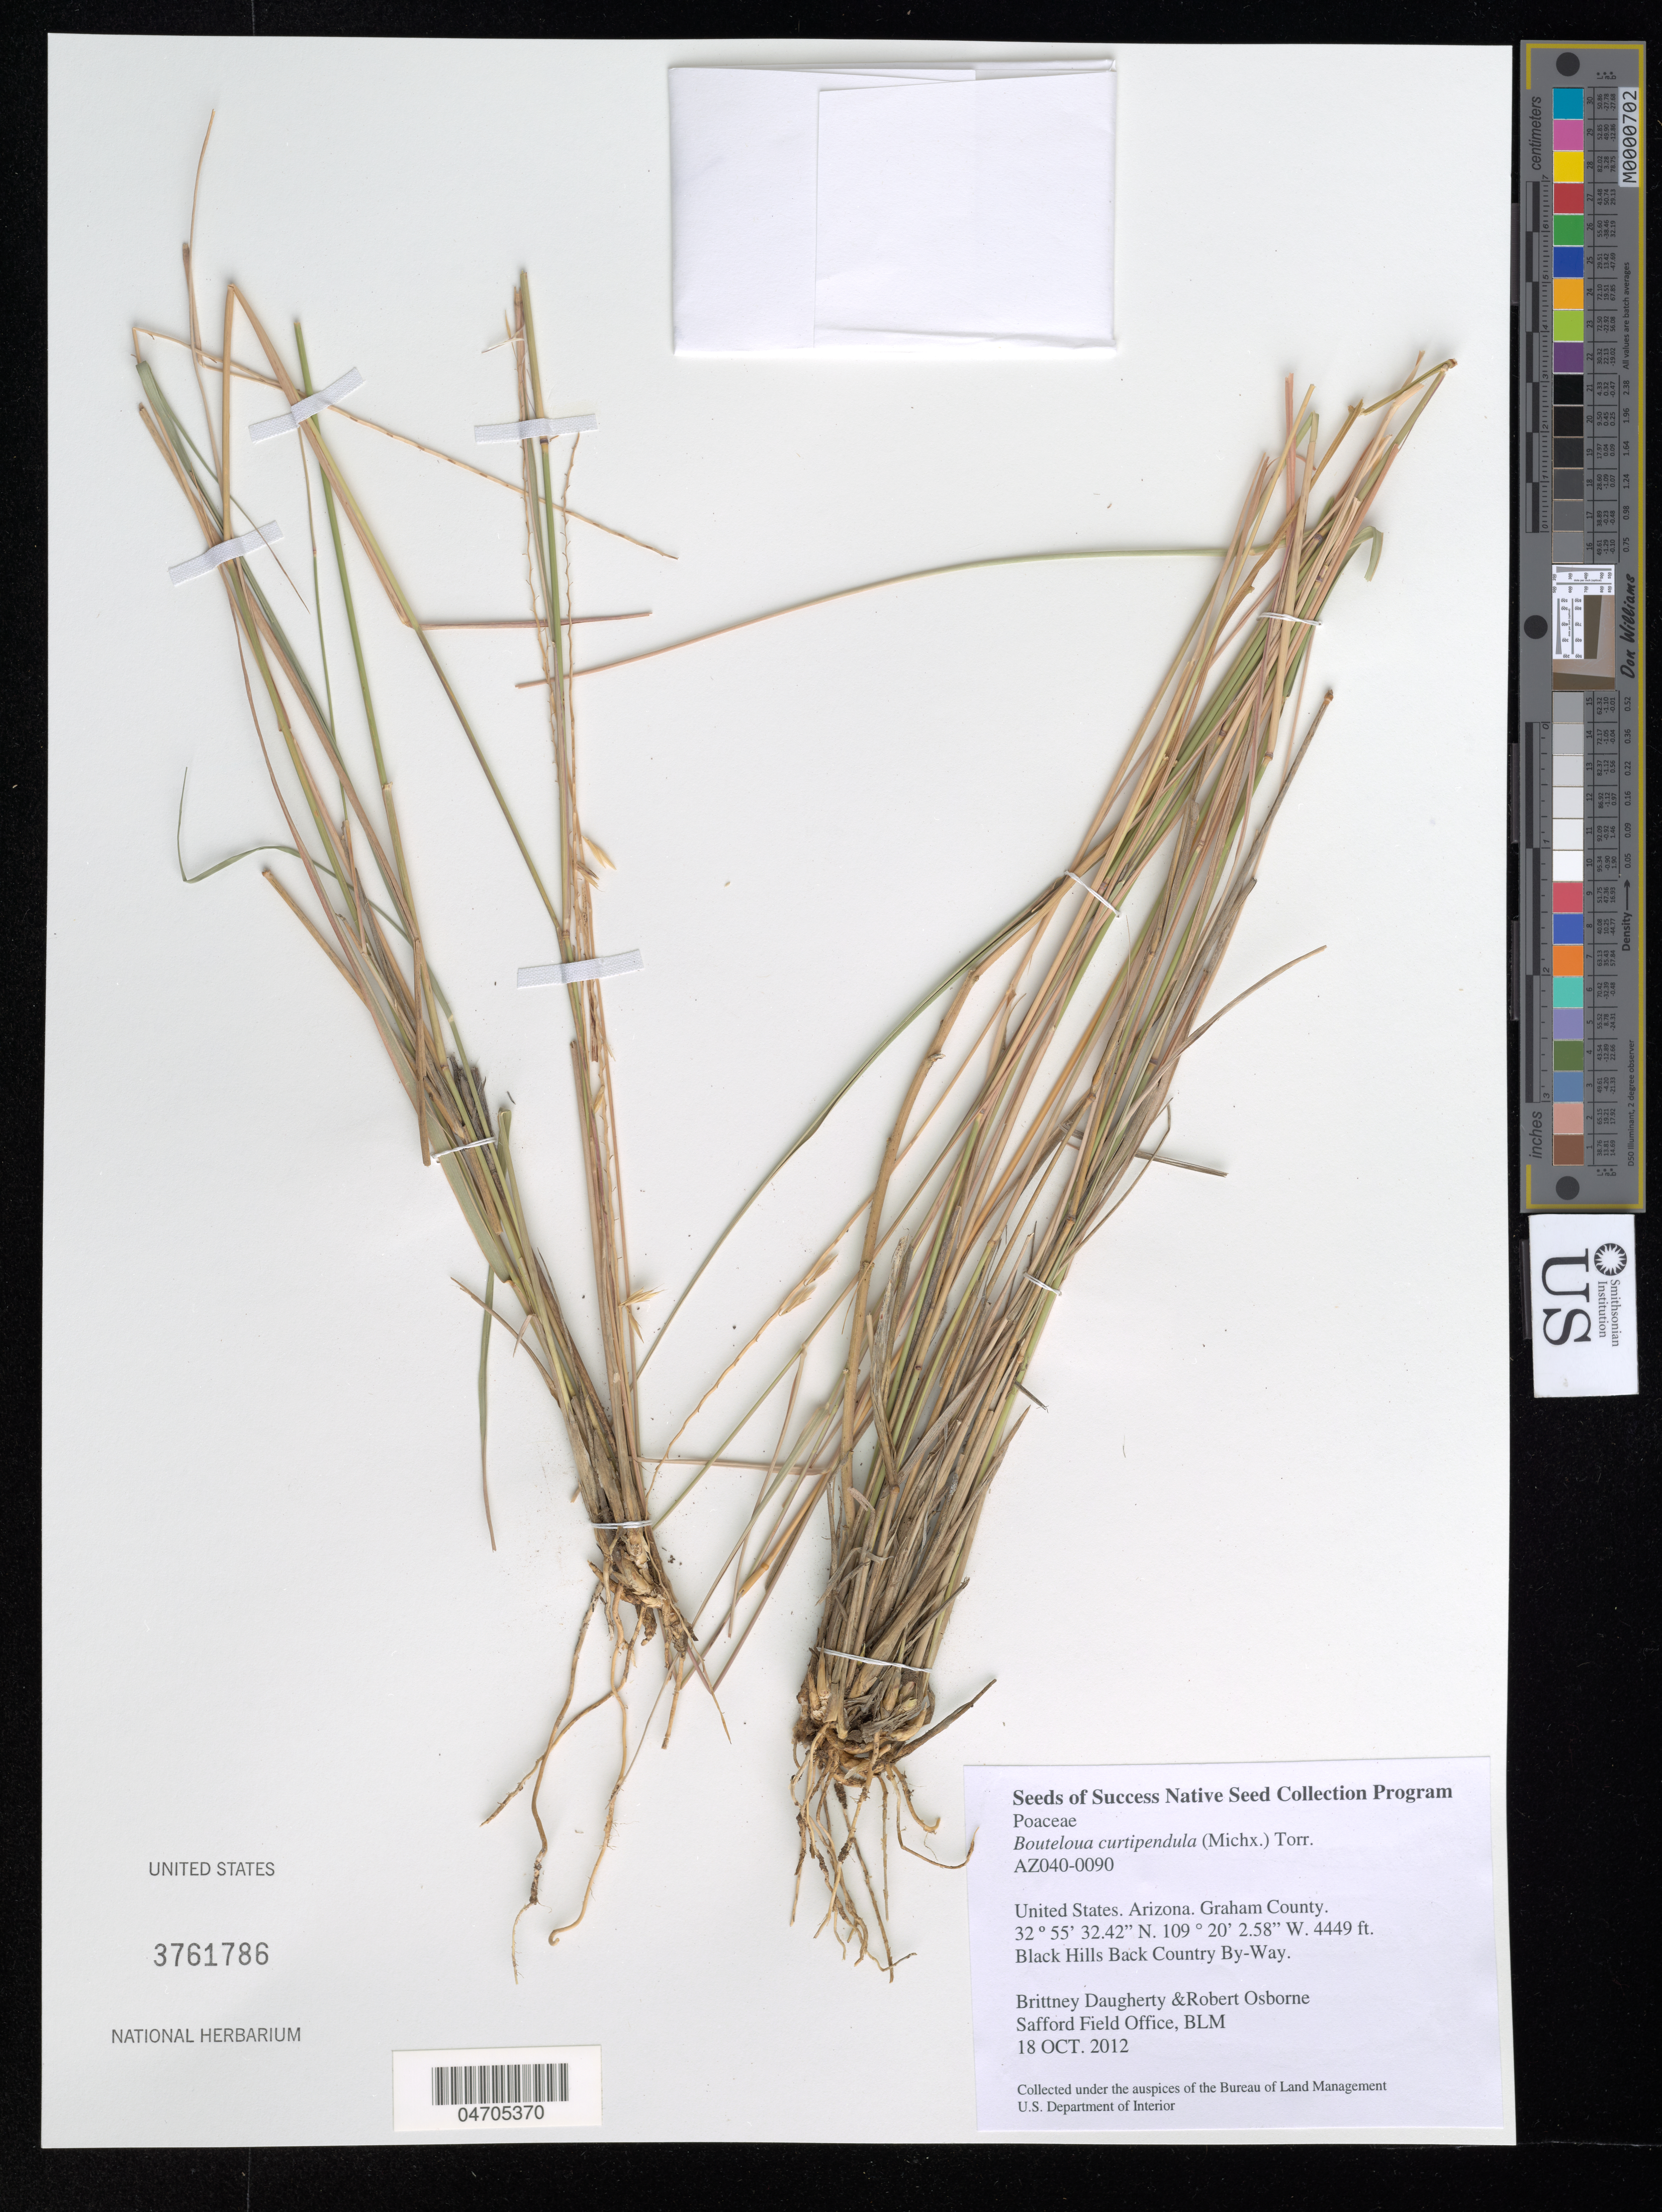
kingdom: Plantae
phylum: Tracheophyta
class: Liliopsida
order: Poales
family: Poaceae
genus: Bouteloua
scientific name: Bouteloua curtipendula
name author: (Michx.) Torr.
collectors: B. Daugherty & R. Osborne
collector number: AZ040-0090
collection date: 2012-10-18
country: United States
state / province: Arizona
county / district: Graham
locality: Graham County. Black Hills Back Country By-Way.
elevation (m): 1356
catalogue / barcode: US 3761786